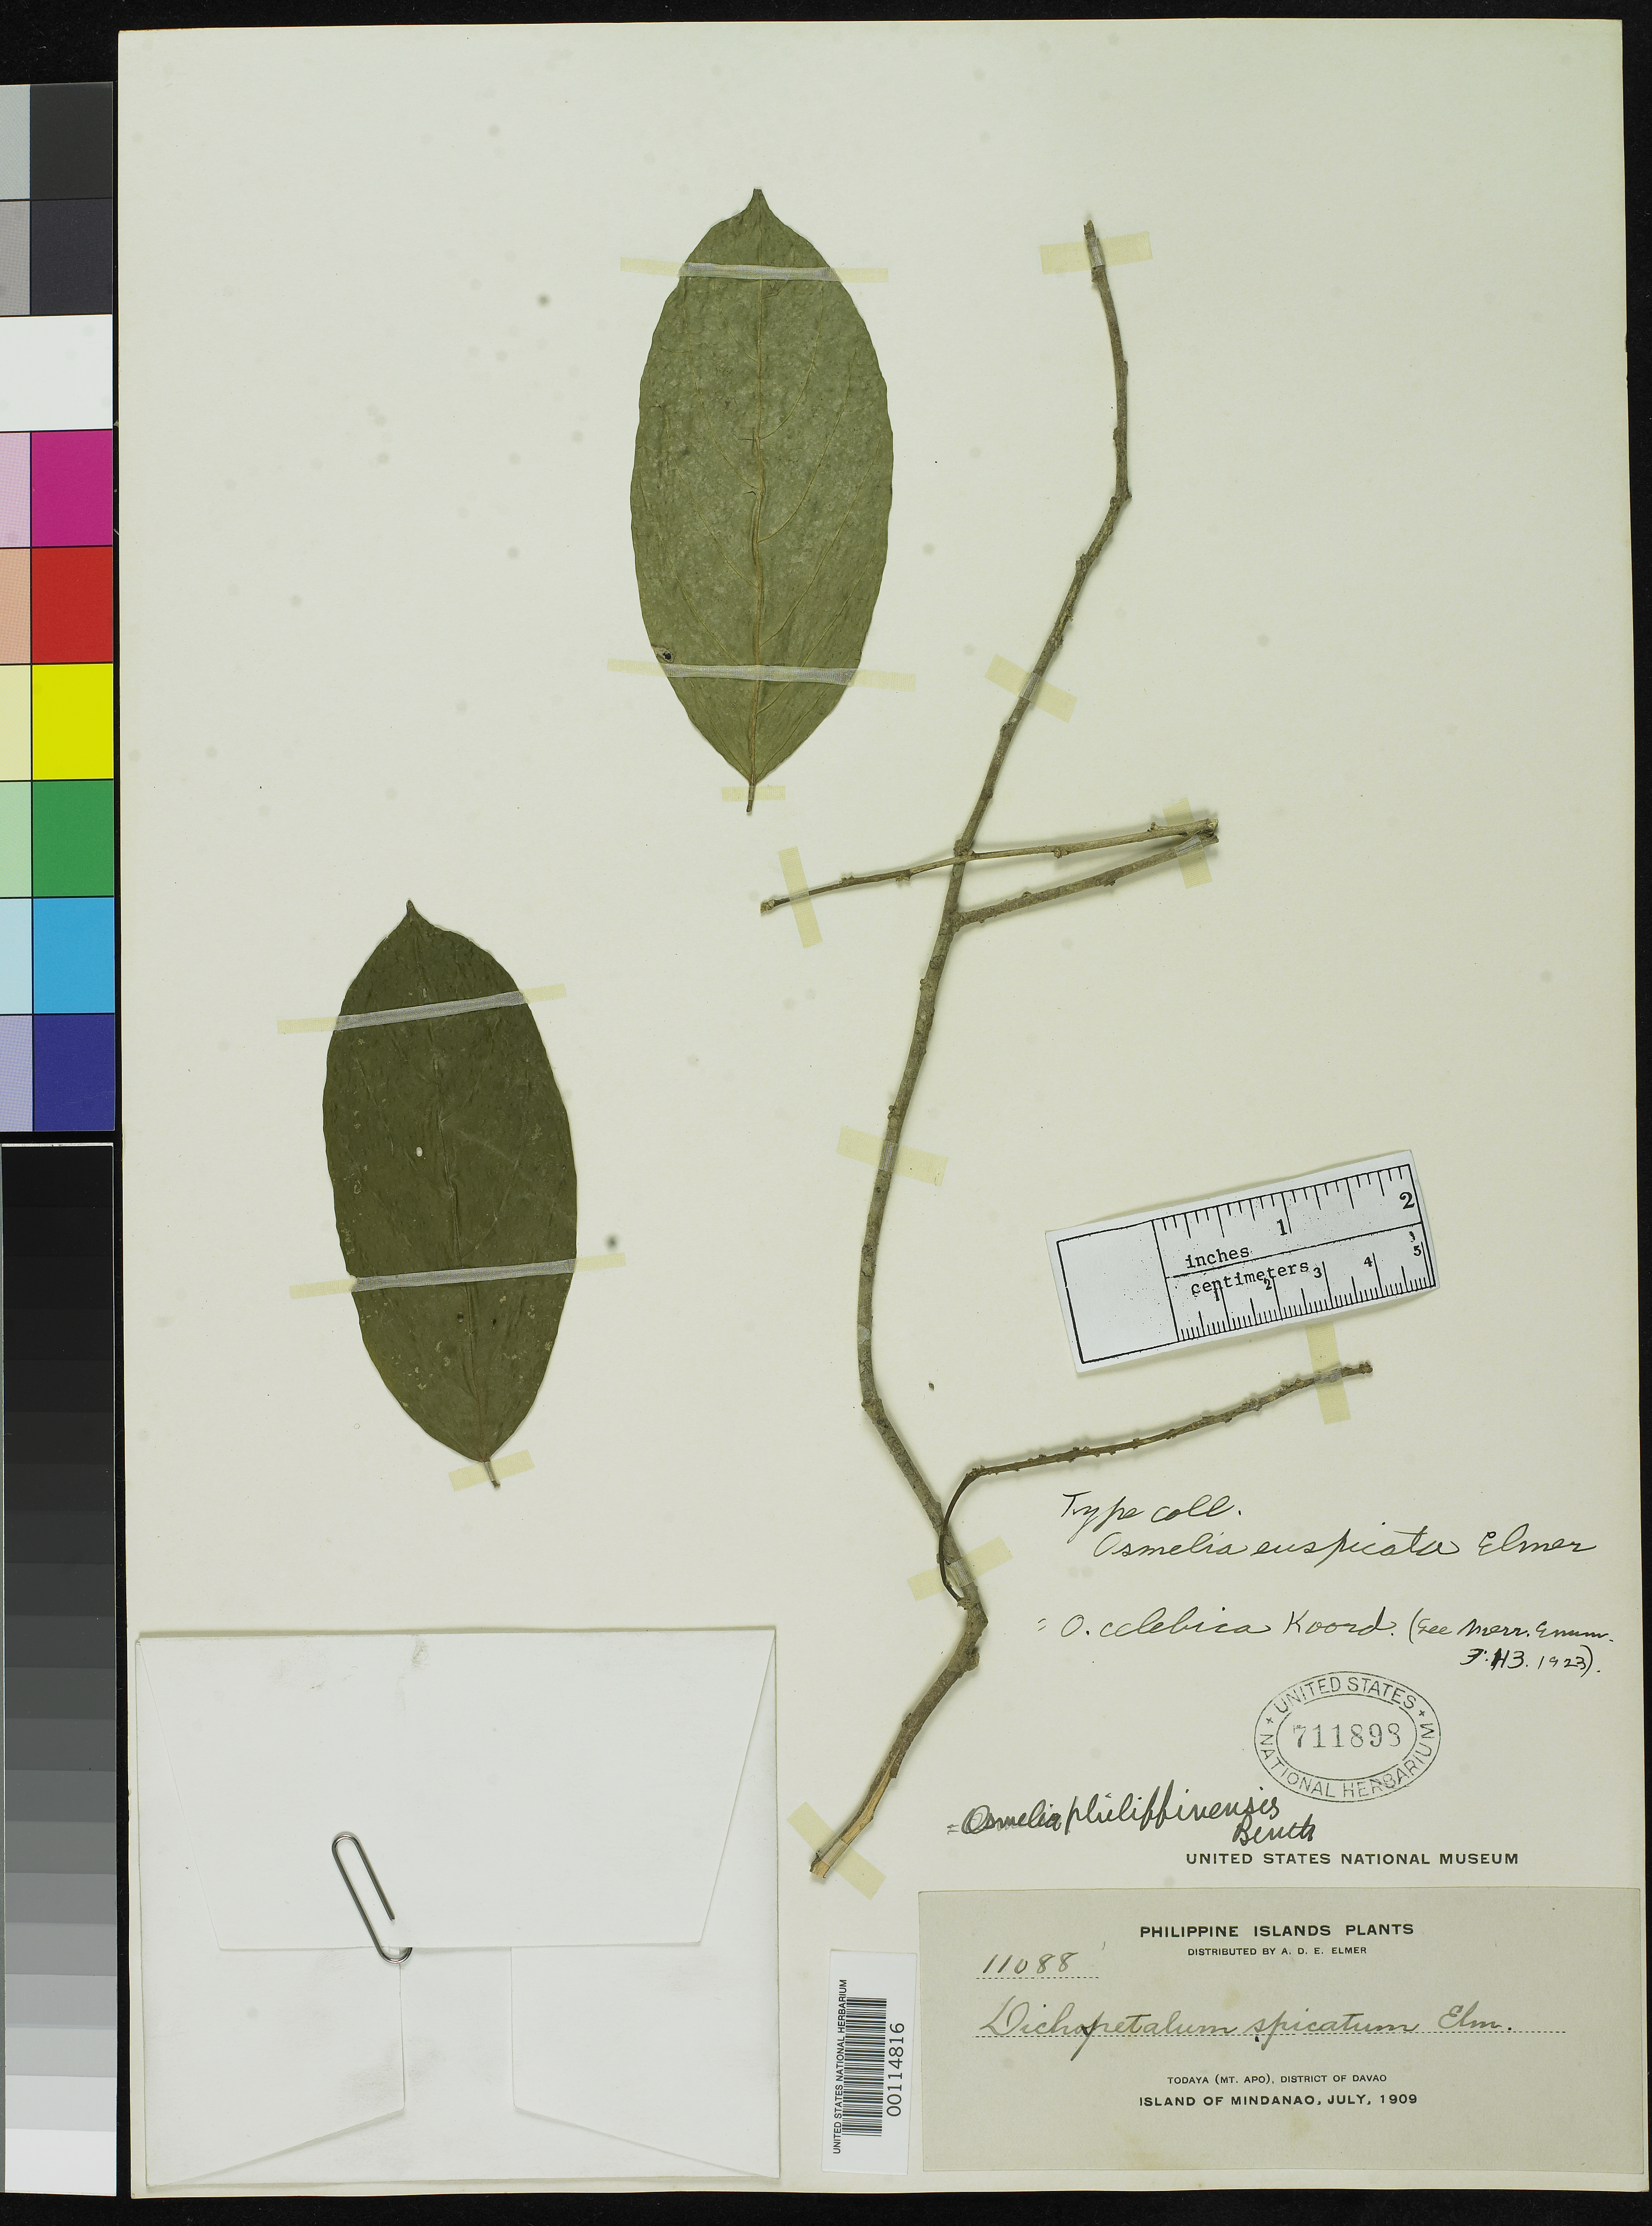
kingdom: Plantae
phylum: Tracheophyta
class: Magnoliopsida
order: Malpighiales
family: Salicaceae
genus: Osmelia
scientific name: Osmelia euspicata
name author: Elmer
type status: Isotype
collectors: A. D. E. Elmer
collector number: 11088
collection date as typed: Jul 1909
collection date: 1909-07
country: Philippines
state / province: Davao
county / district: Davao del Sur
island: Mindanao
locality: Todaya, Mt. Apo.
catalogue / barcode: US 711898